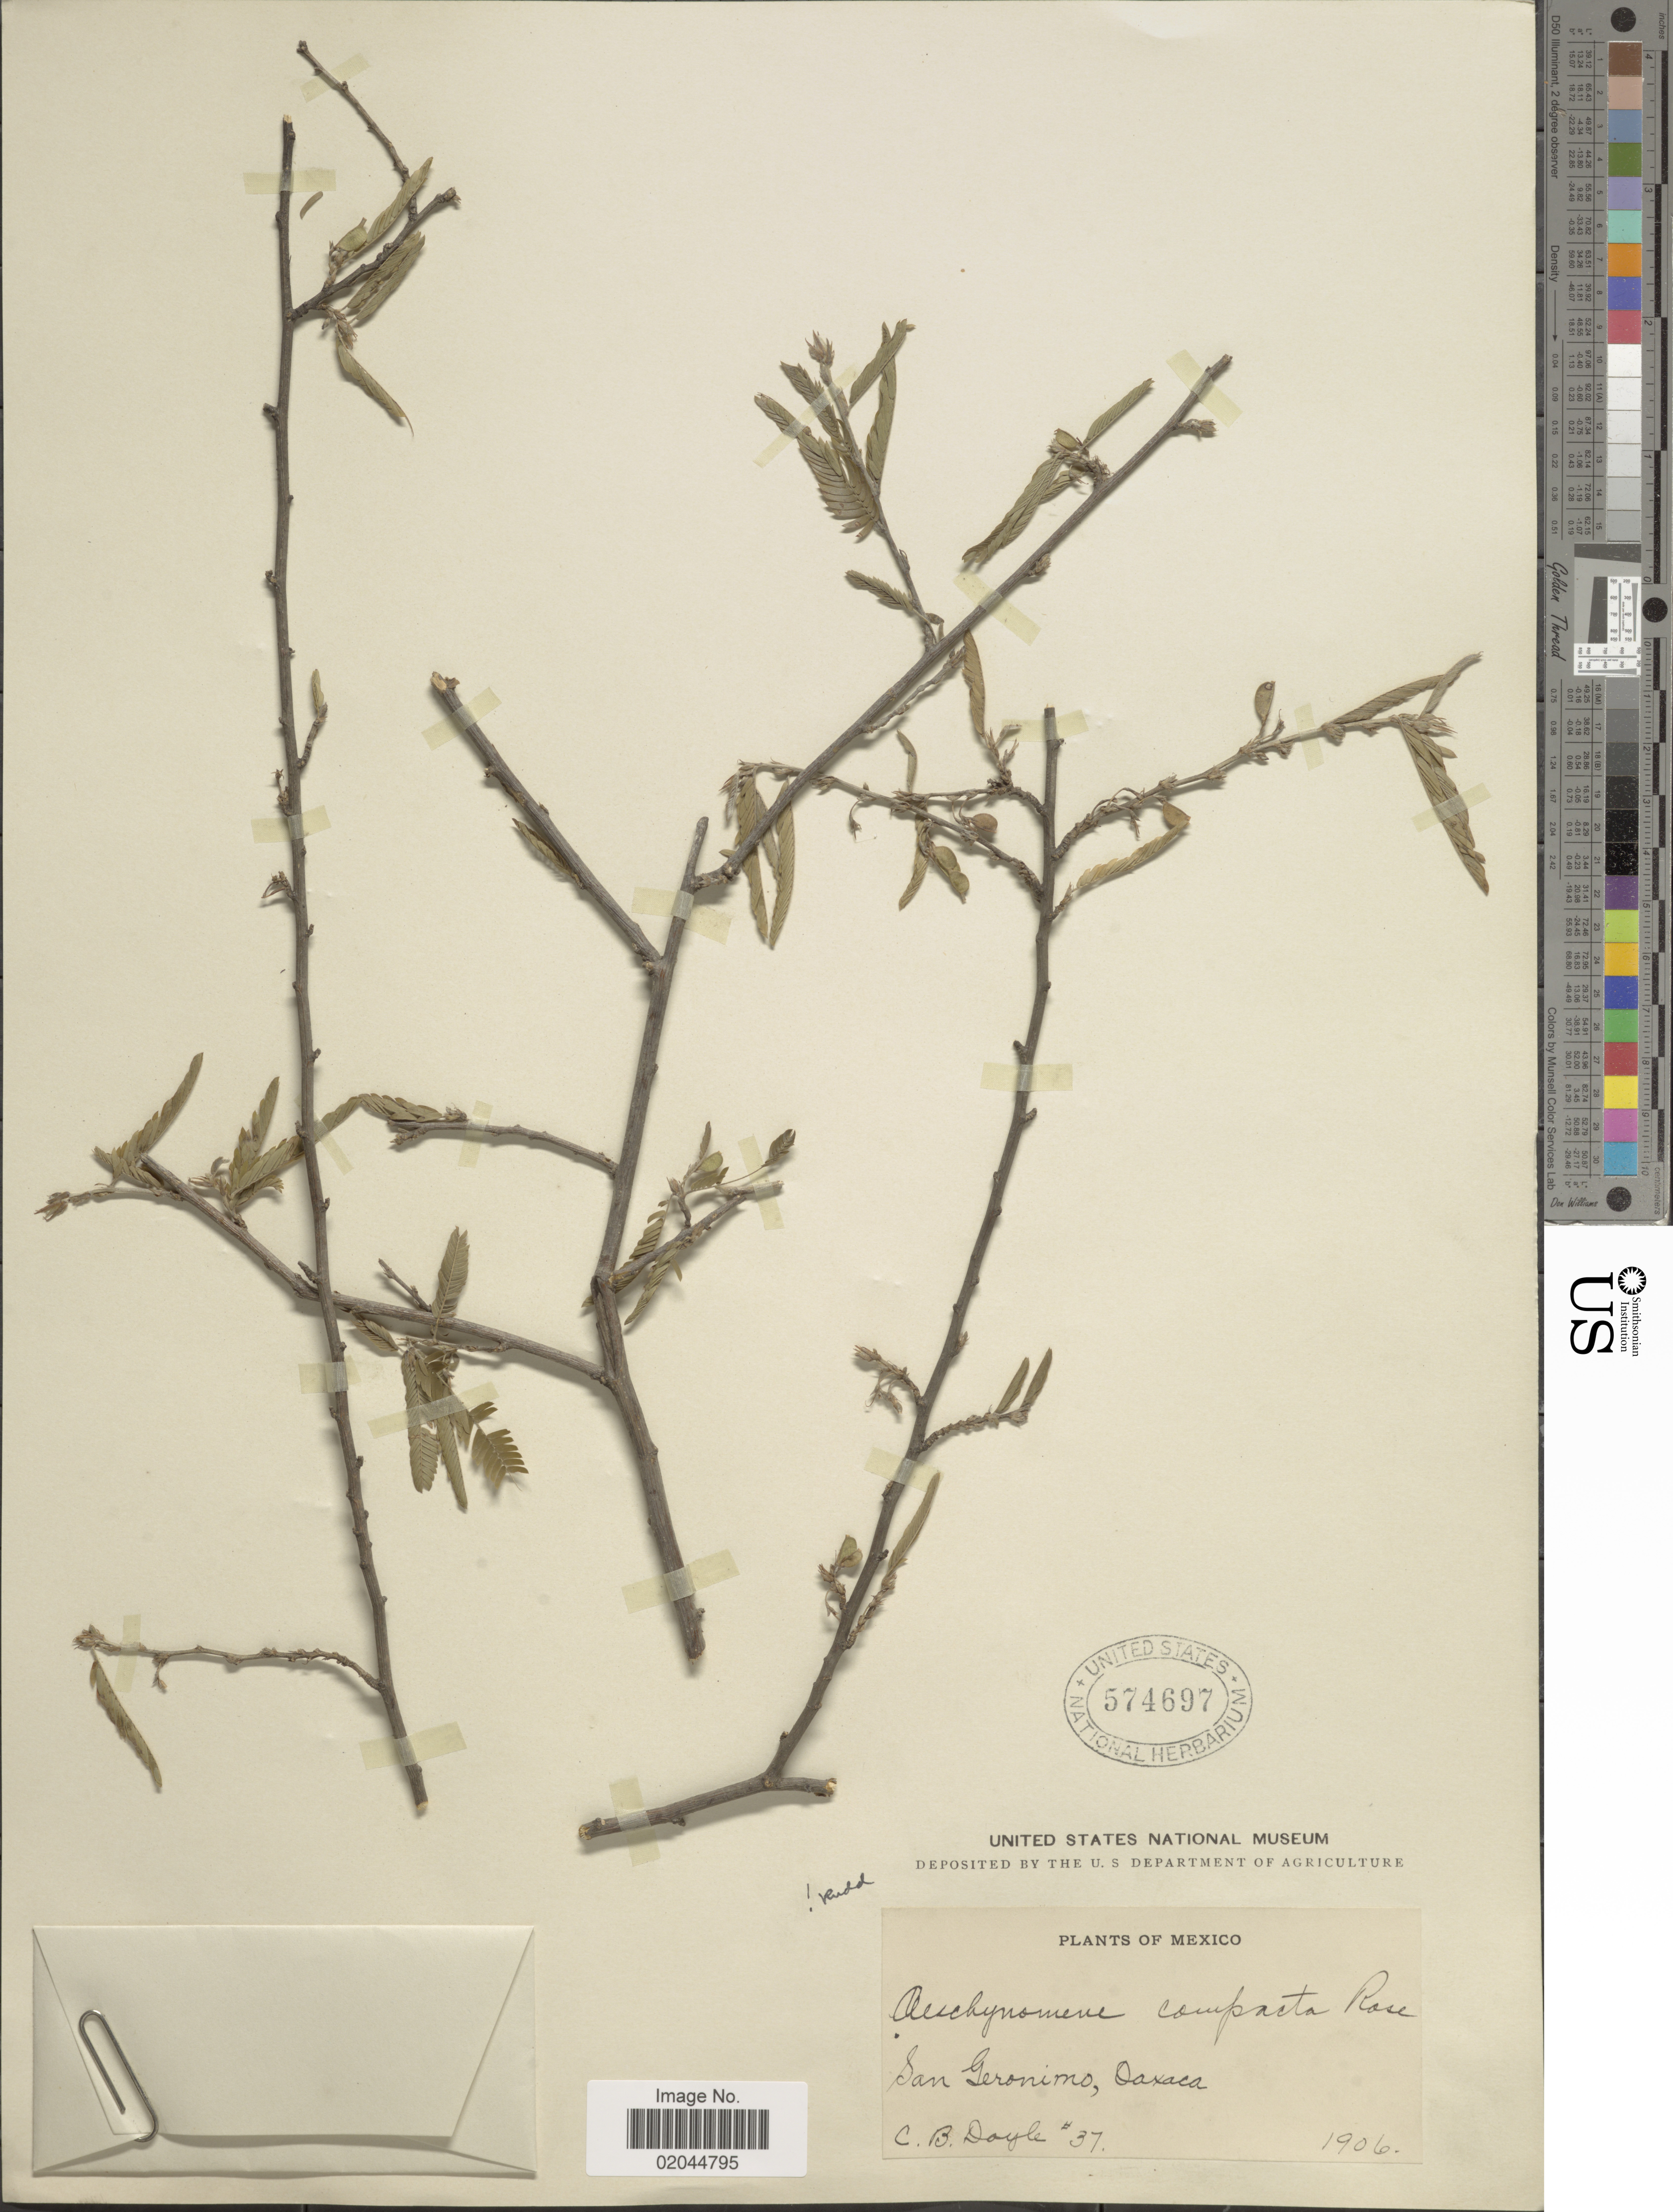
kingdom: Plantae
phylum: Tracheophyta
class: Magnoliopsida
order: Fabales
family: Fabaceae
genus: Aeschynomene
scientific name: Aeschynomene compacta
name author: Rose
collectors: C. Doyle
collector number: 37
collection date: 1906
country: Mexico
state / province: Oaxaca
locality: San Geronimo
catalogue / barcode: US 574697